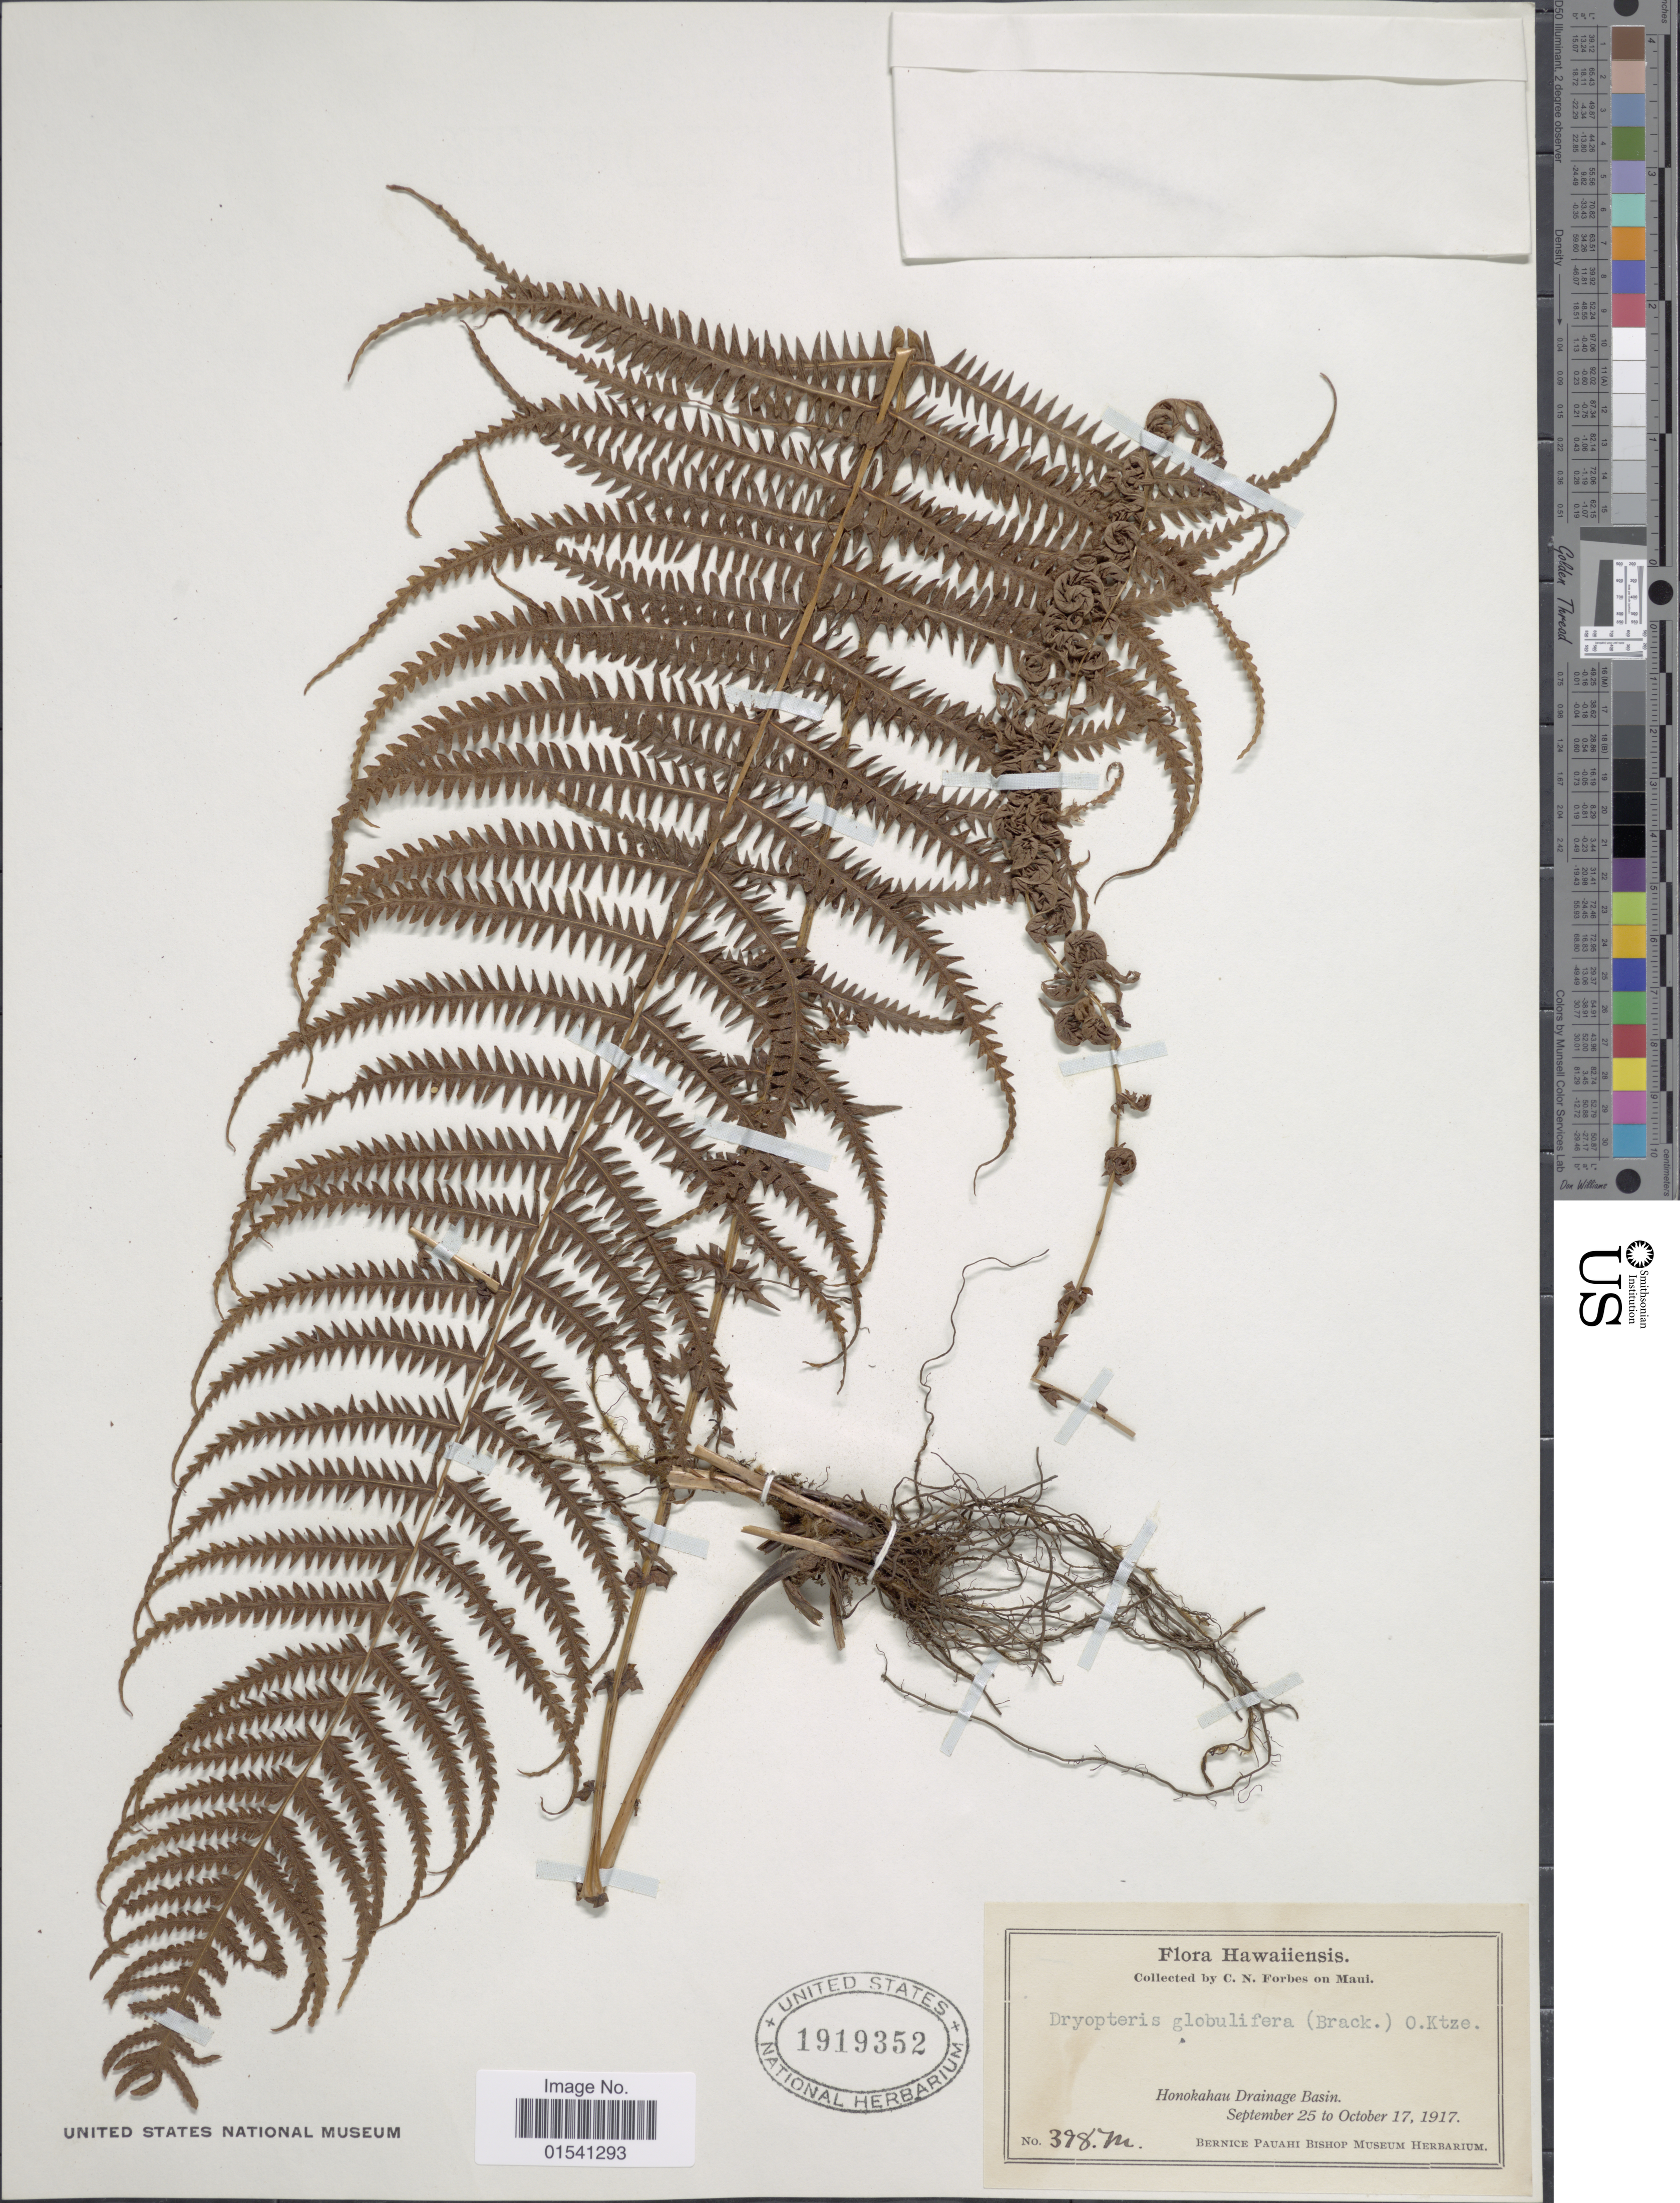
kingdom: Plantae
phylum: Tracheophyta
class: Polypodiopsida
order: Polypodiales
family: Thelypteridaceae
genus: Amauropelta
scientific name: Amauropelta globulifera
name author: (Brack.) Holttum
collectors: C. N. Forbes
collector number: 398.M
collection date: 1917-09-25/1917-10-17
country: United States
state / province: Hawaii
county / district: Maui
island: Maui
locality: Honokahua Drainage Basin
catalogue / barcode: US 1919352